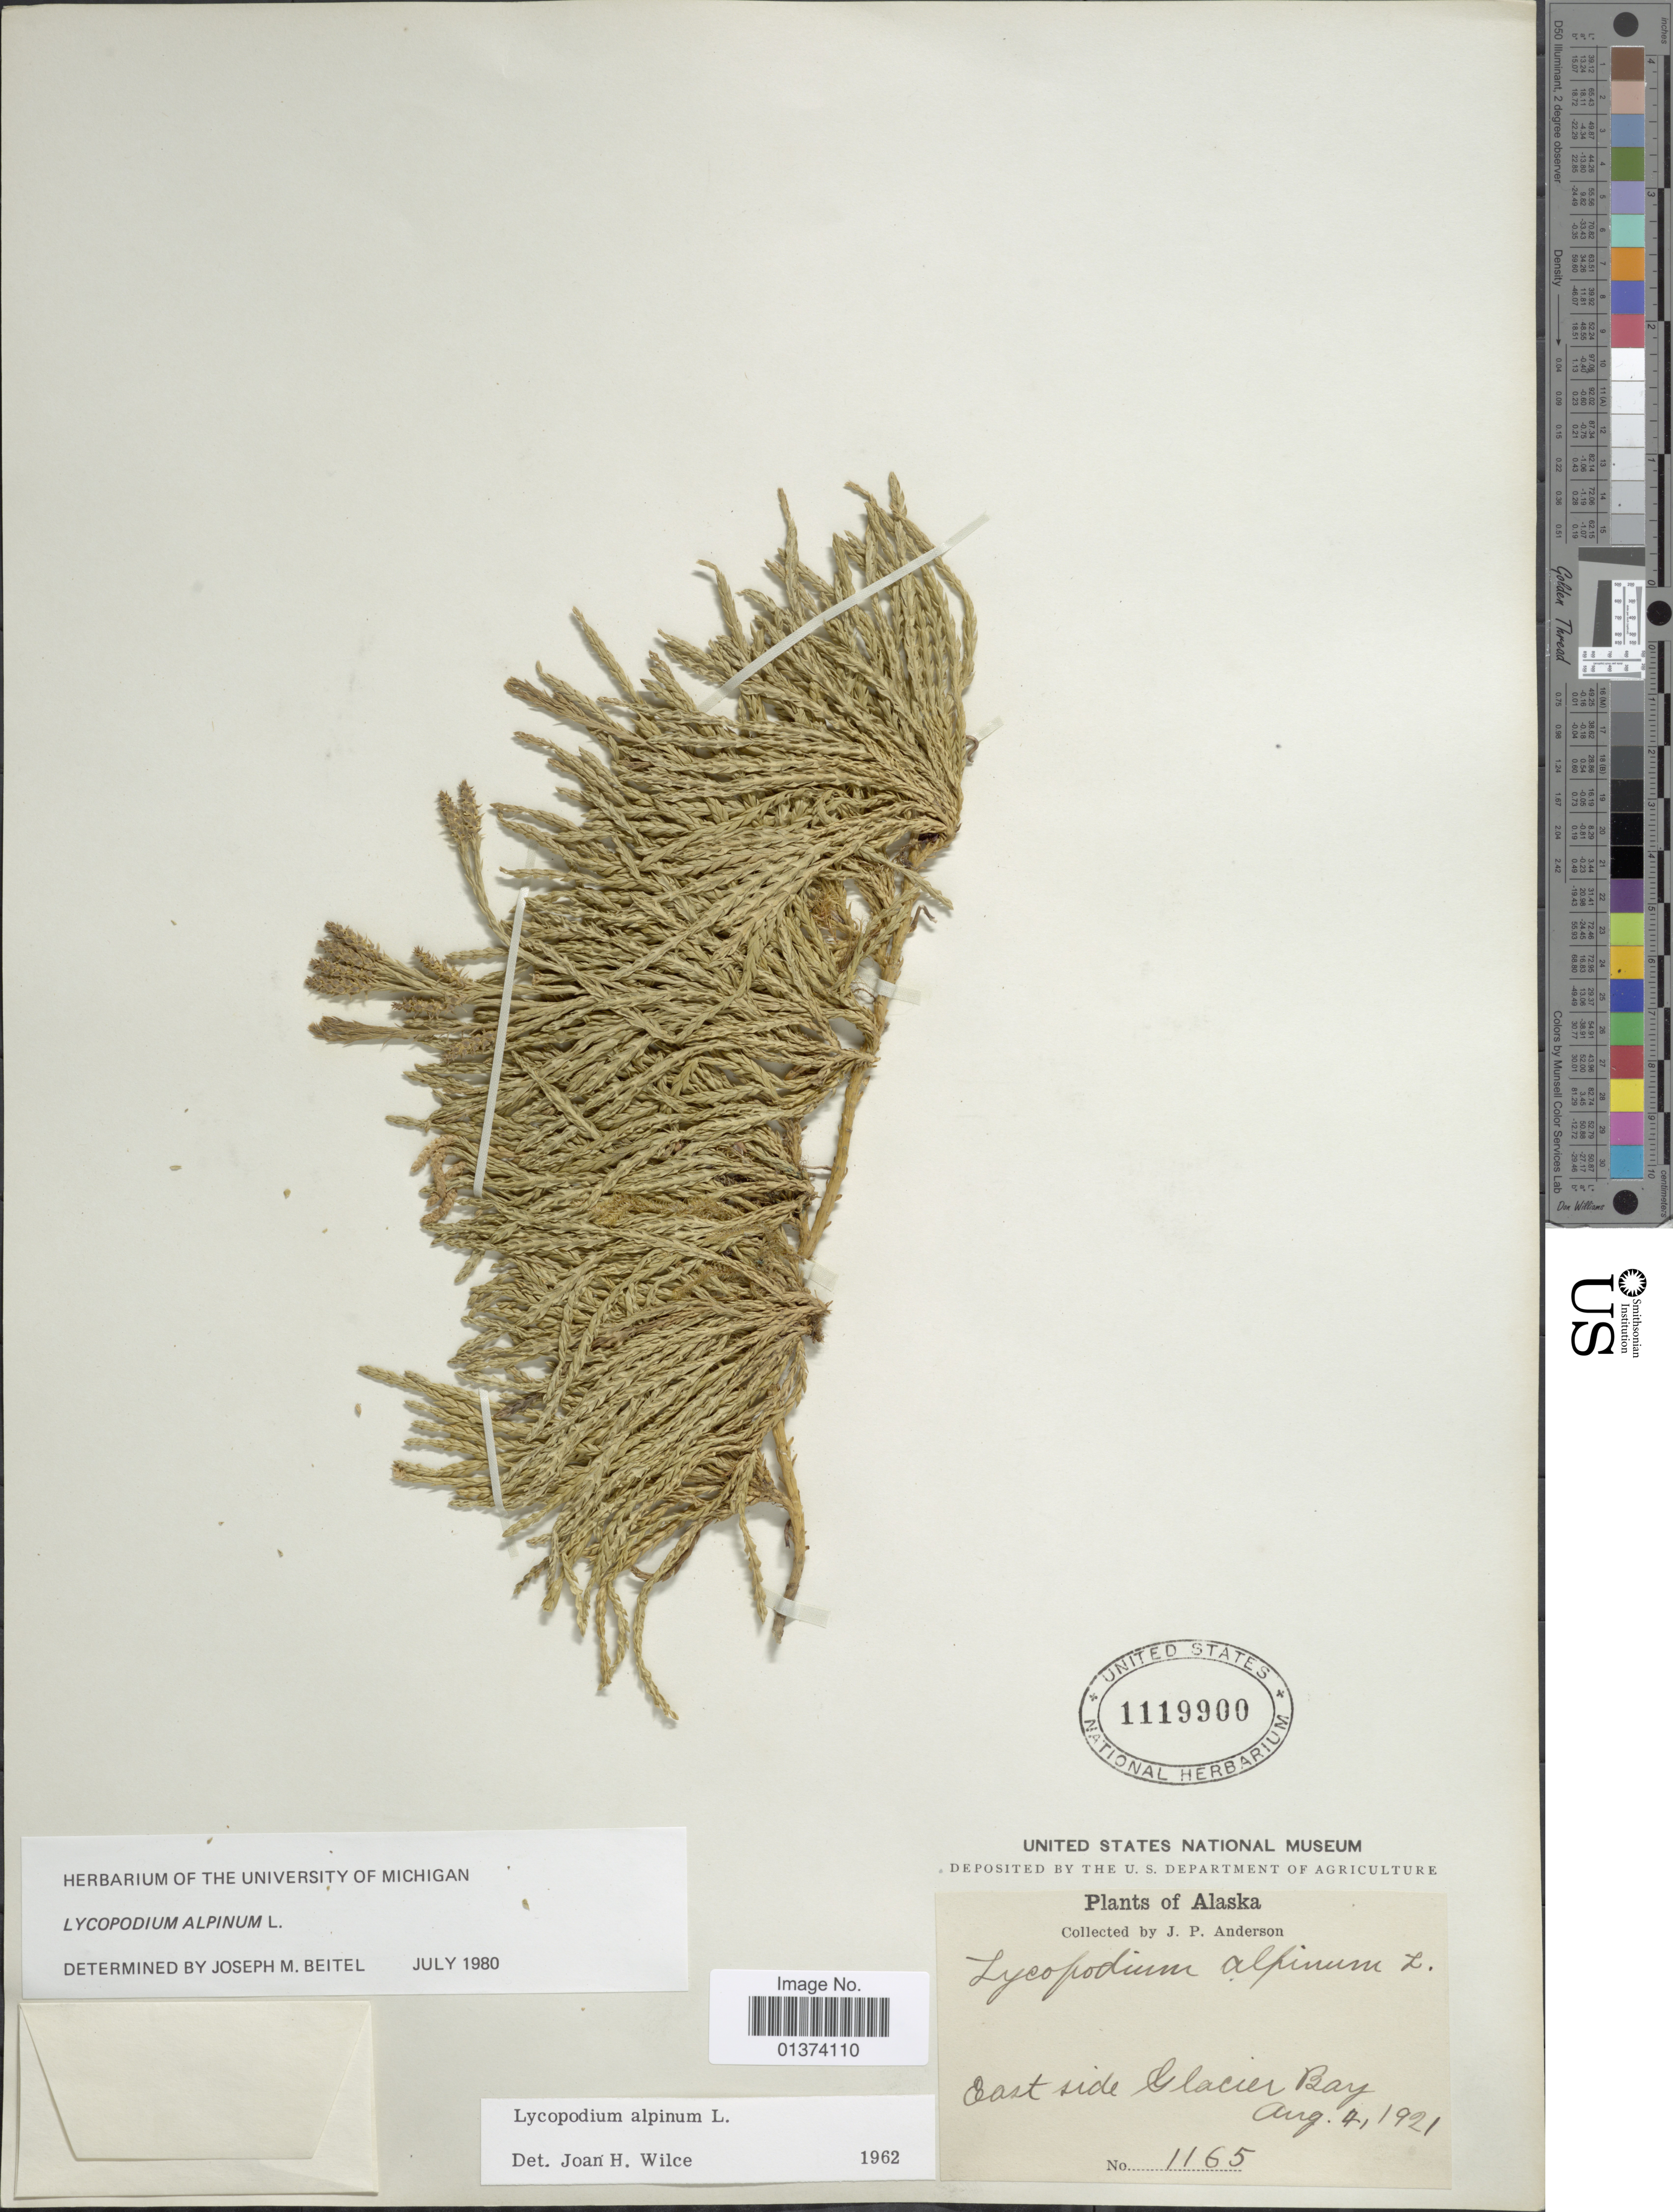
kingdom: Plantae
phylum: Tracheophyta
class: Lycopodiopsida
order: Lycopodiales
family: Lycopodiaceae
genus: Diphasiastrum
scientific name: Diphasiastrum alpinum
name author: (L.) Holub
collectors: J. P. Anderson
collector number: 1165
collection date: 1921-08-04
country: United States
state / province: Alaska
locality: East side Glacier Bay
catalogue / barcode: US 1119900